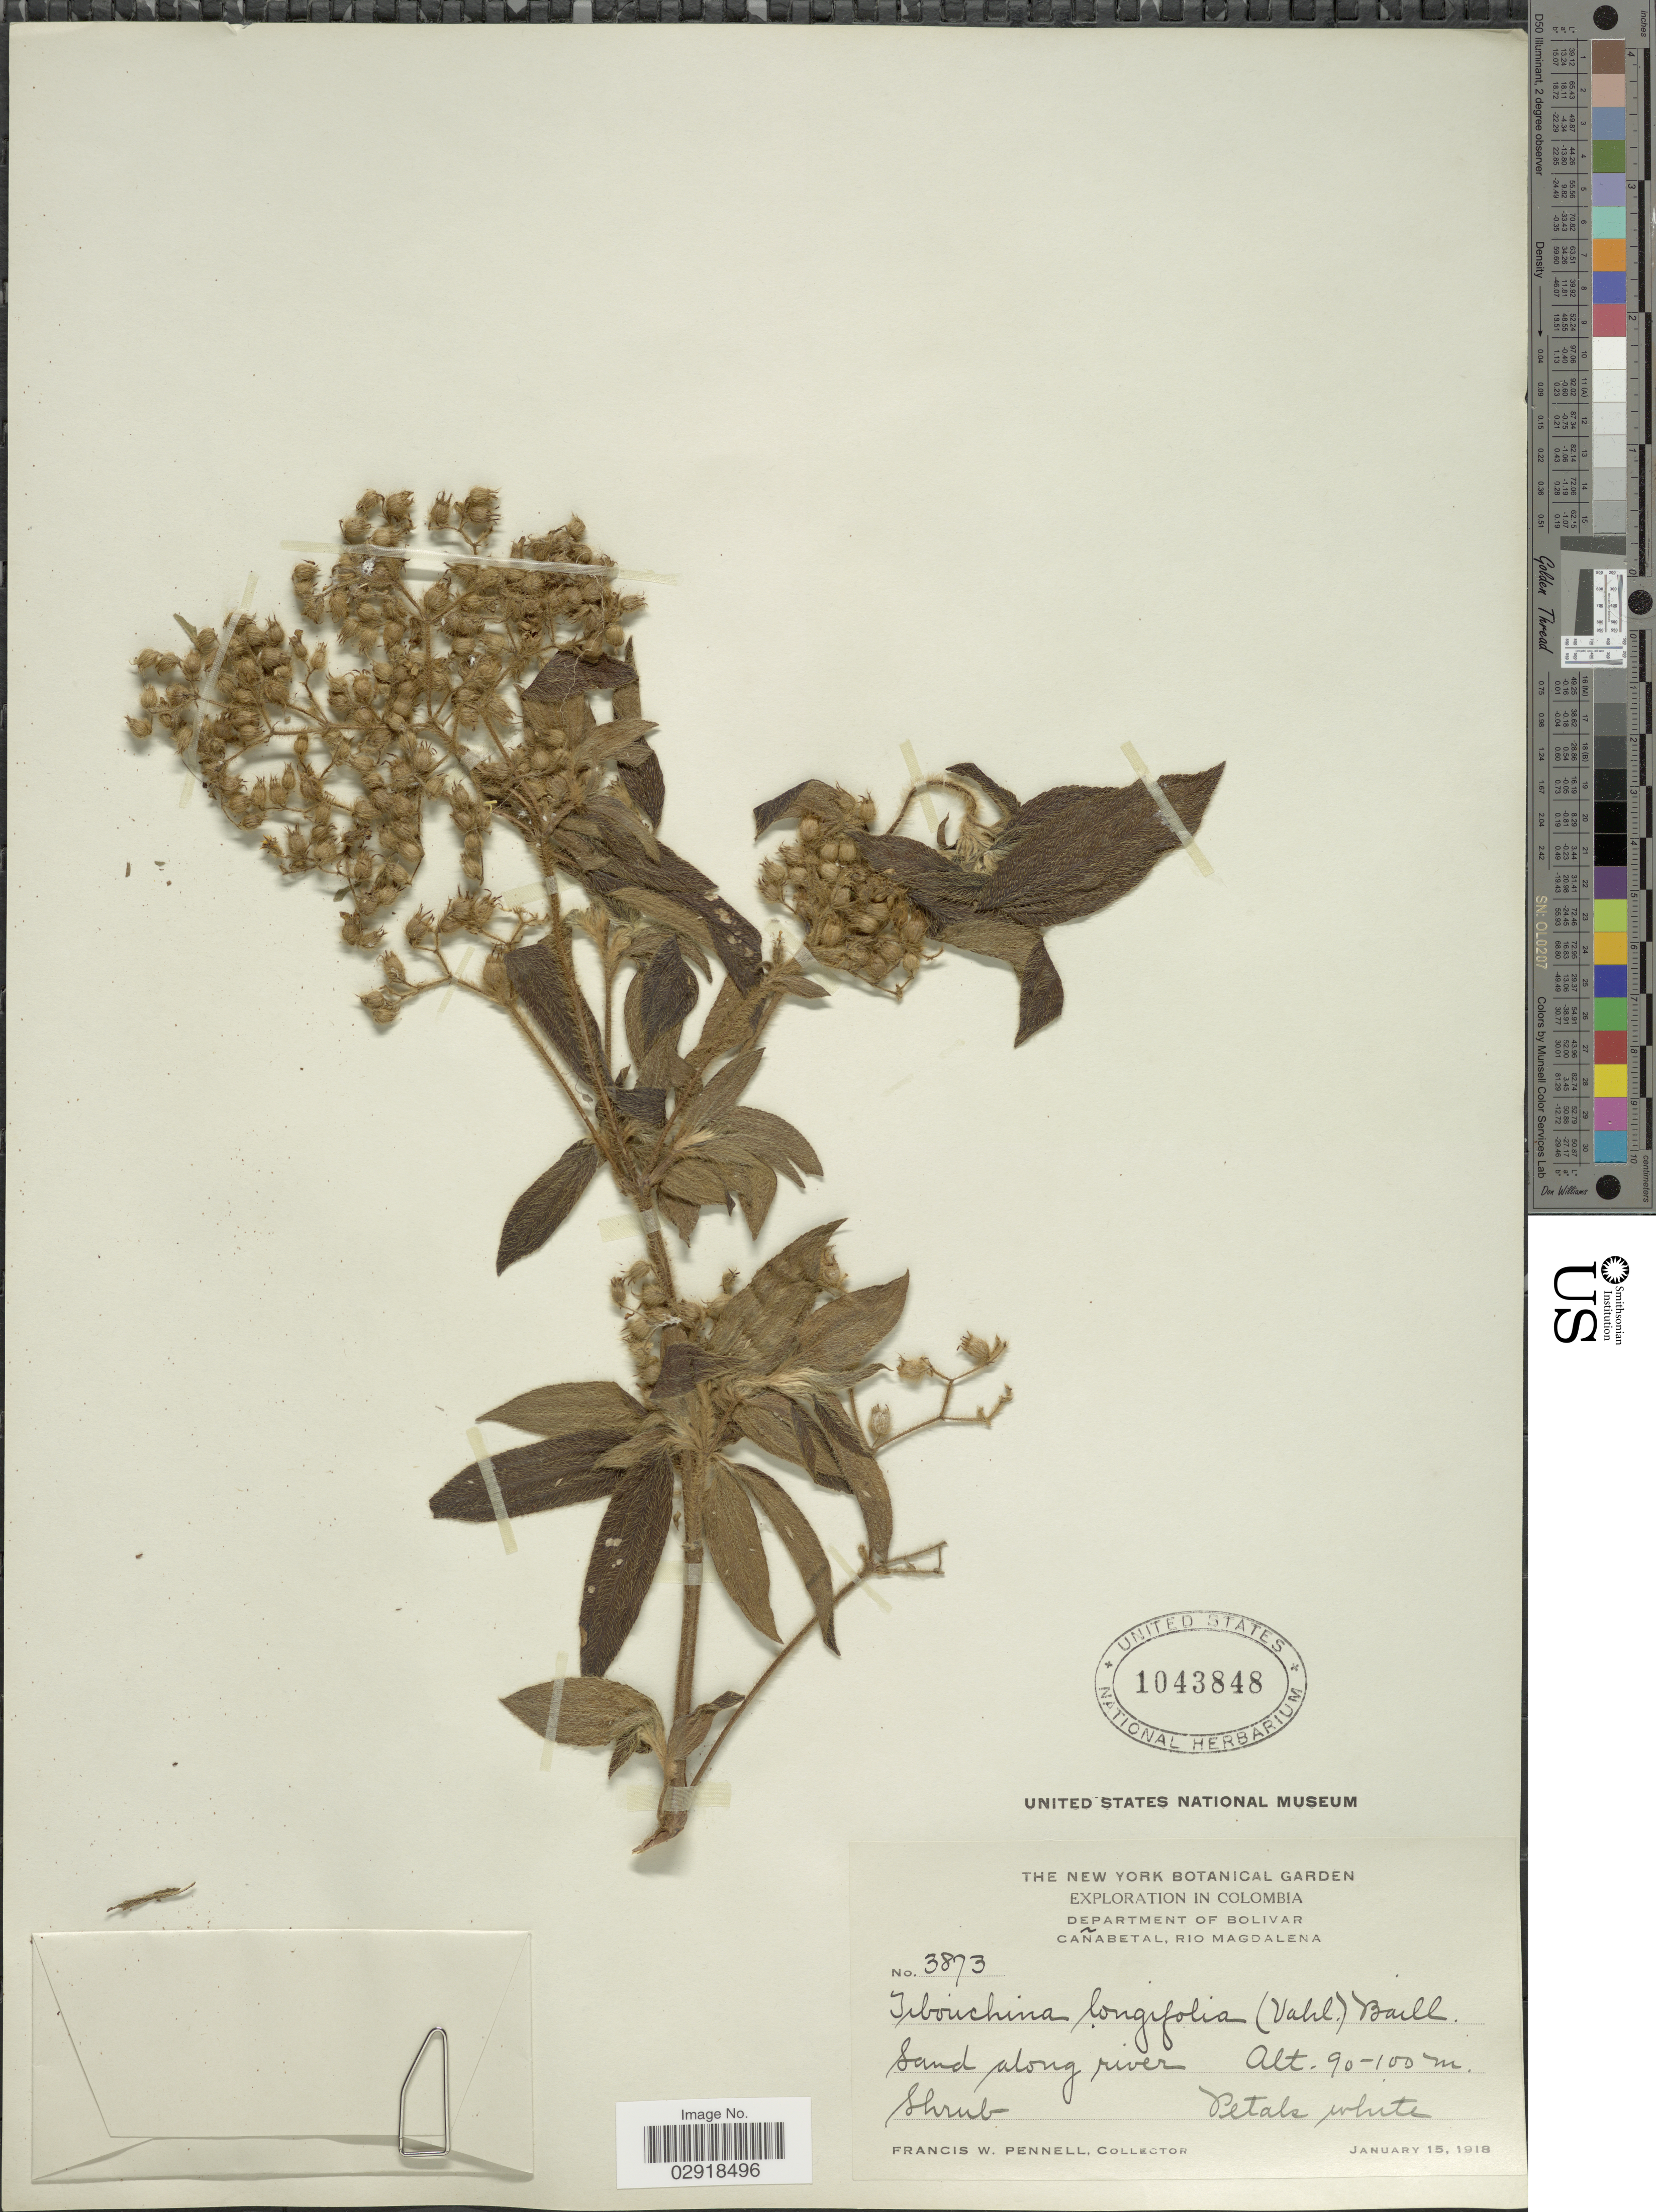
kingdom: Plantae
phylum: Tracheophyta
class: Magnoliopsida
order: Myrtales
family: Melastomataceae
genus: Chaetogastra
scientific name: Chaetogastra longifolia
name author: (Vahl) DC.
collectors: F. W. Pennell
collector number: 3873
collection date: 1918-01-15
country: Colombia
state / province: Bolívar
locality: Department of Bolivar. Cañabetal, Rio Magdalena. Sand along river.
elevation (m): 90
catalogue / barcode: US 1043848